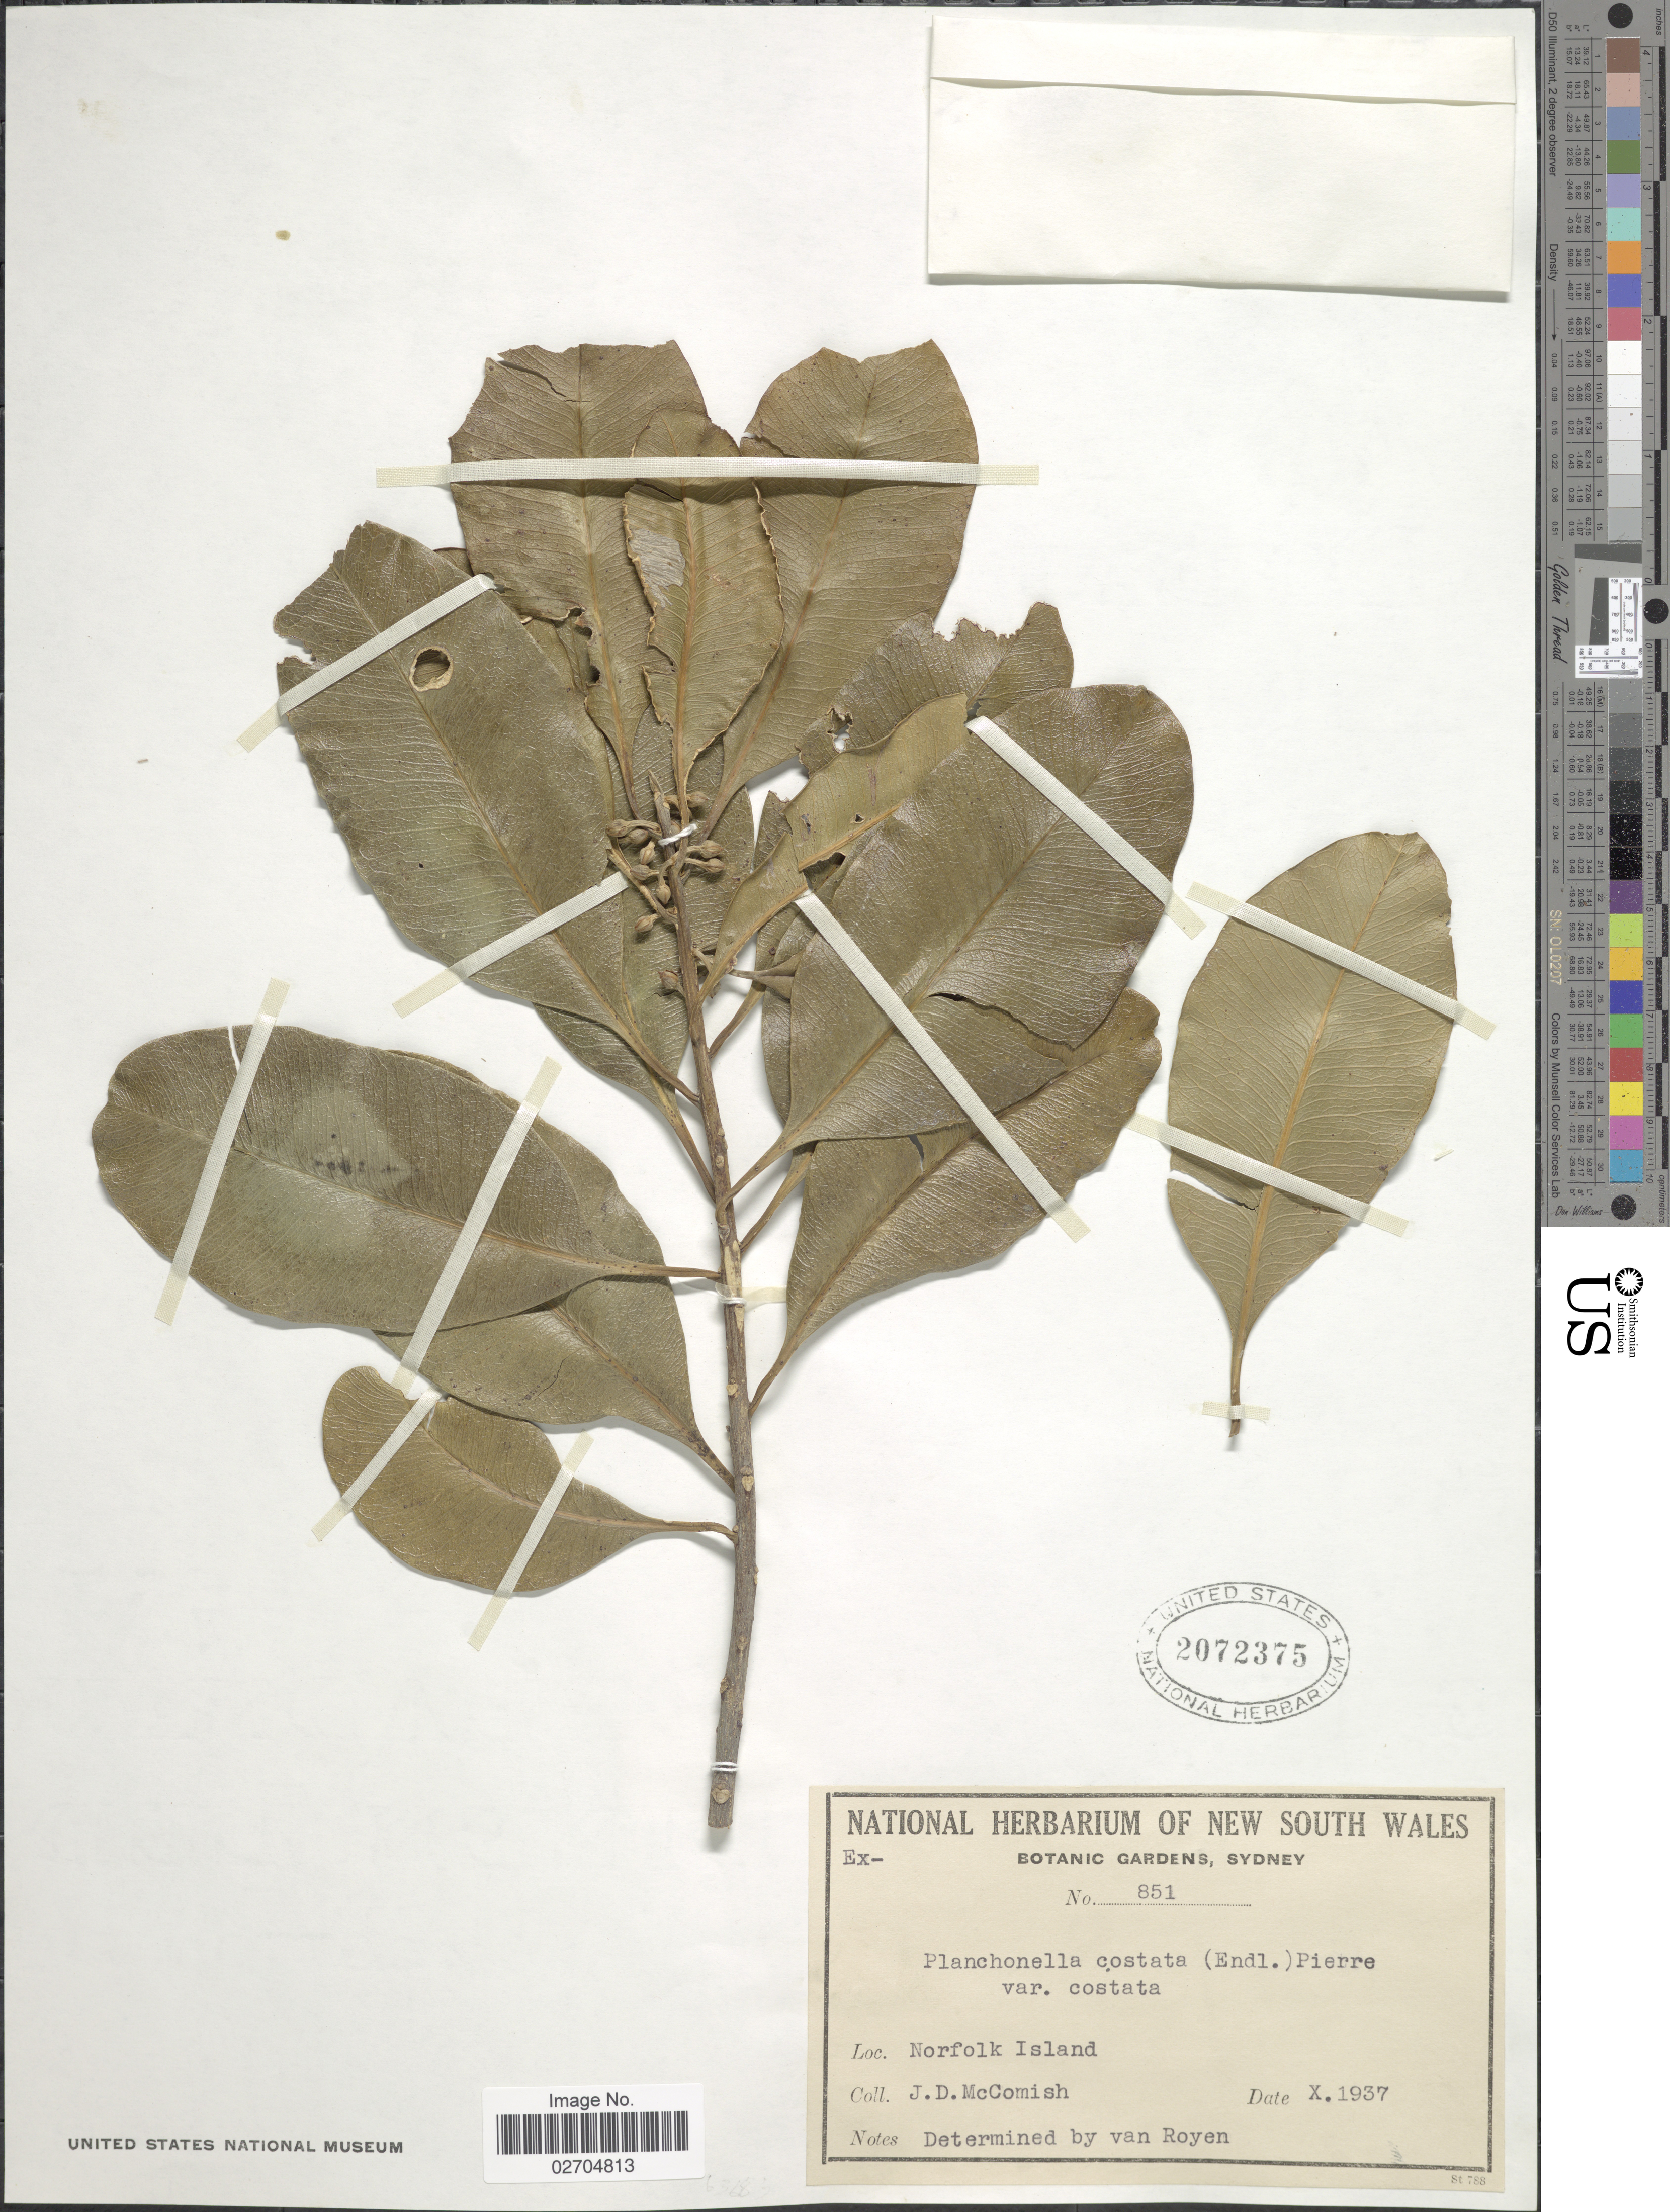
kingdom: Plantae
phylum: Tracheophyta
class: Magnoliopsida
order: Ericales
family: Sapotaceae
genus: Planchonella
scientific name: Planchonella costata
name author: (Endl.) Pierre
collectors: J. McComish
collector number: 851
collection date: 1937-10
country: Australia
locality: Norfolk Island.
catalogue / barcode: US 2072375